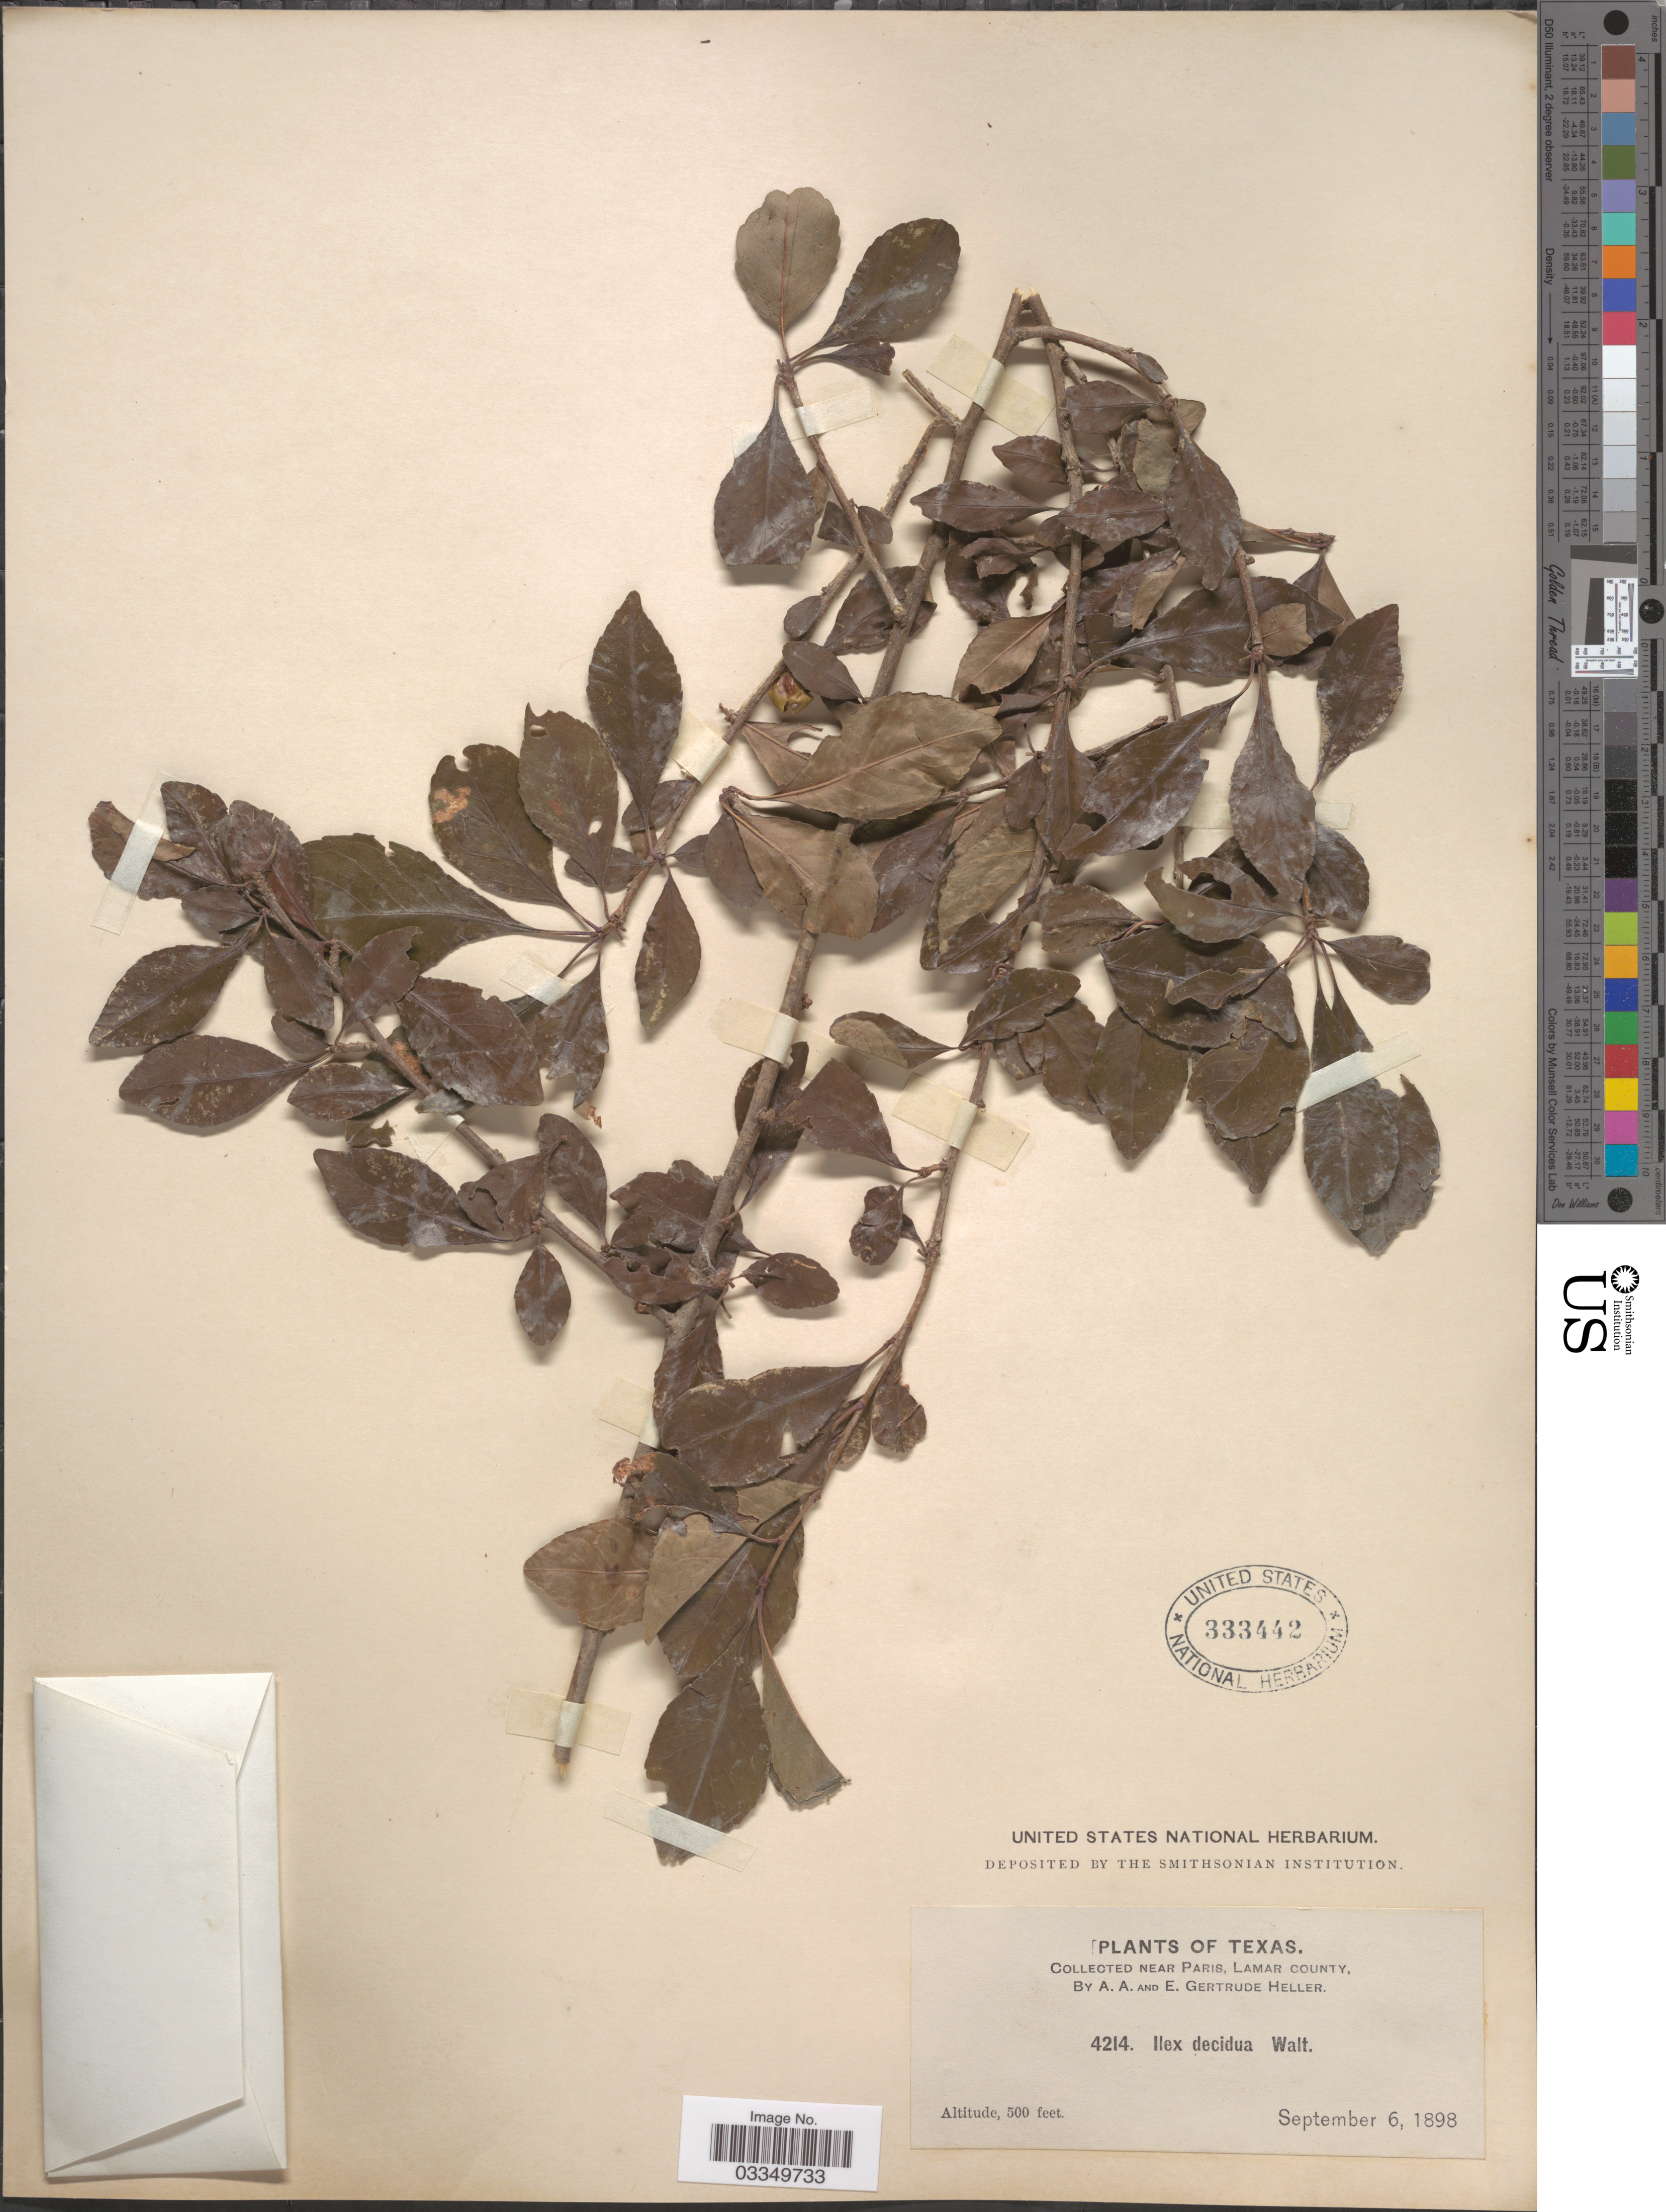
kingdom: Plantae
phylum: Tracheophyta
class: Magnoliopsida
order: Aquifoliales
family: Aquifoliaceae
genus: Ilex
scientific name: Ilex decidua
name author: Walter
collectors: A. A. Heller & E. Gertrude Heller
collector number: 4214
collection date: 1898-09-06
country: United States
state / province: Texas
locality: Near Paris, Lamar County.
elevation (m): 152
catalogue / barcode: US 333442